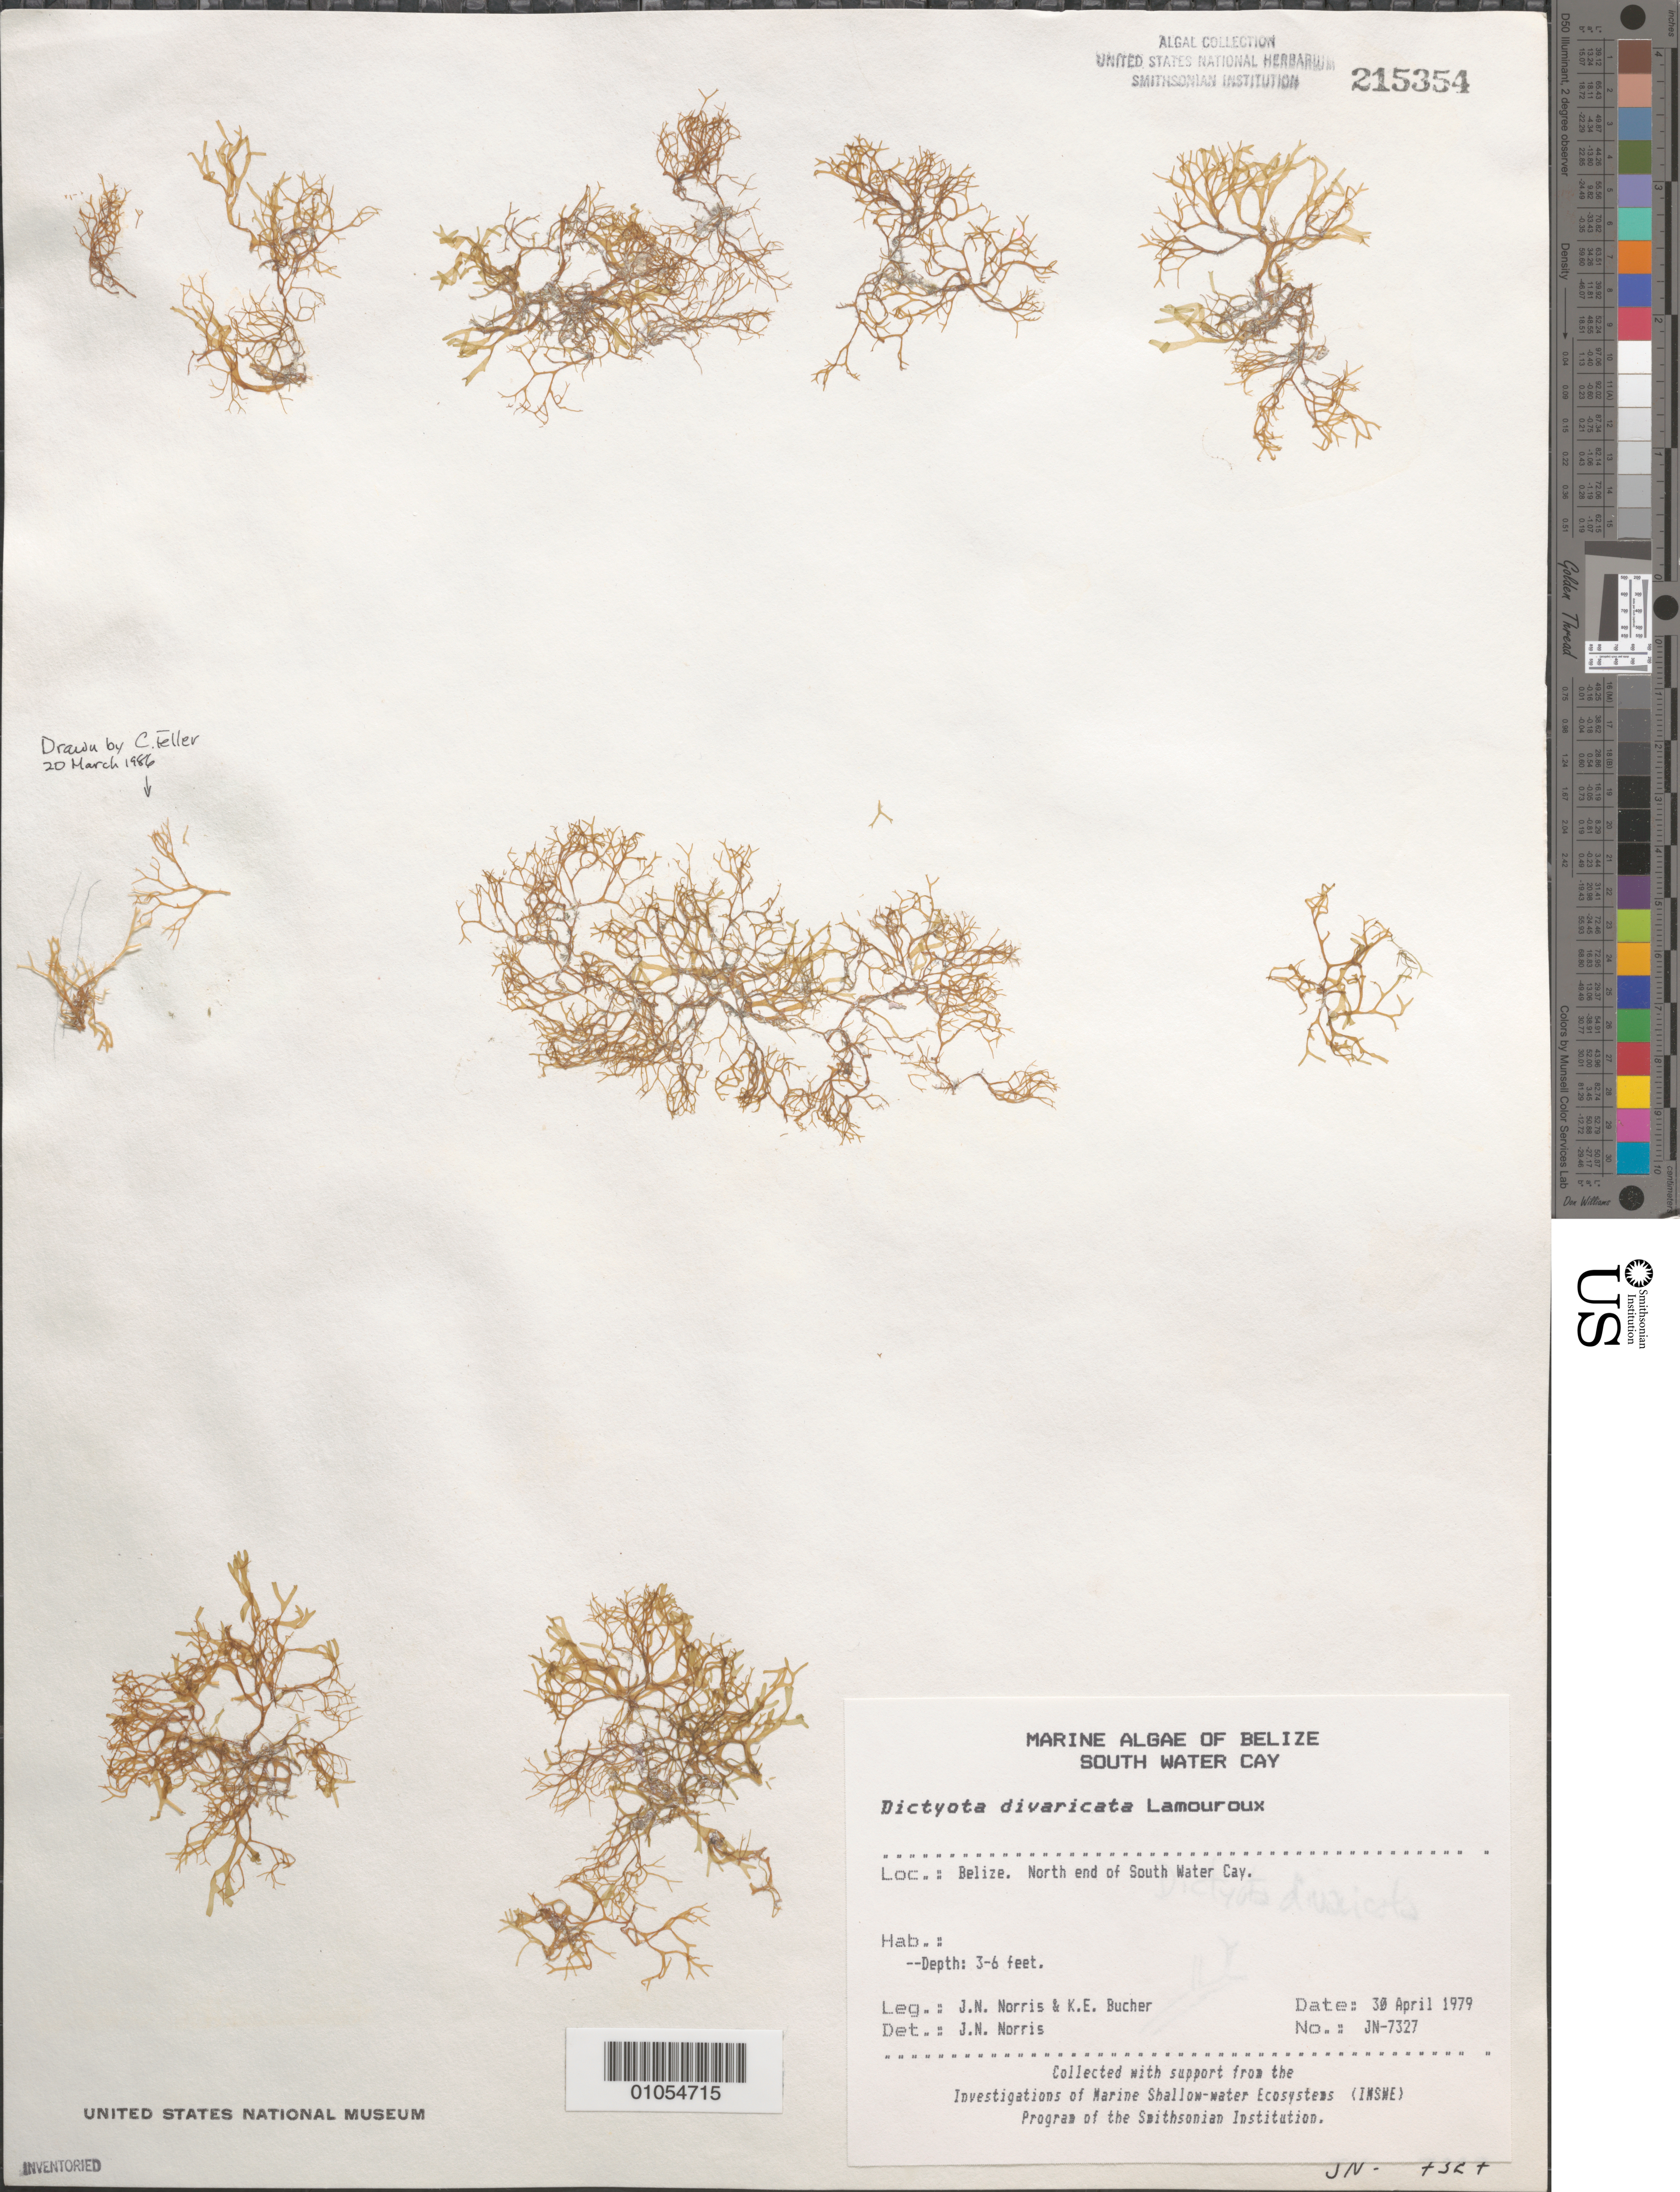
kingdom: Chromista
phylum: Ochrophyta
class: Phaeophyceae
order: Dictyotales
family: Dictyotaceae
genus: Dictyota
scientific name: Dictyota divaricata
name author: J.V.Lamouroux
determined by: Norris, James N.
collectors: J. N. Norris & K. E. Bucher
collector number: JN-7327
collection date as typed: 30 Apr 1979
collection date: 1979-04-30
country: Belize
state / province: Stann Creek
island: South Water Cay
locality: North end of the cay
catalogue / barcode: US 215354